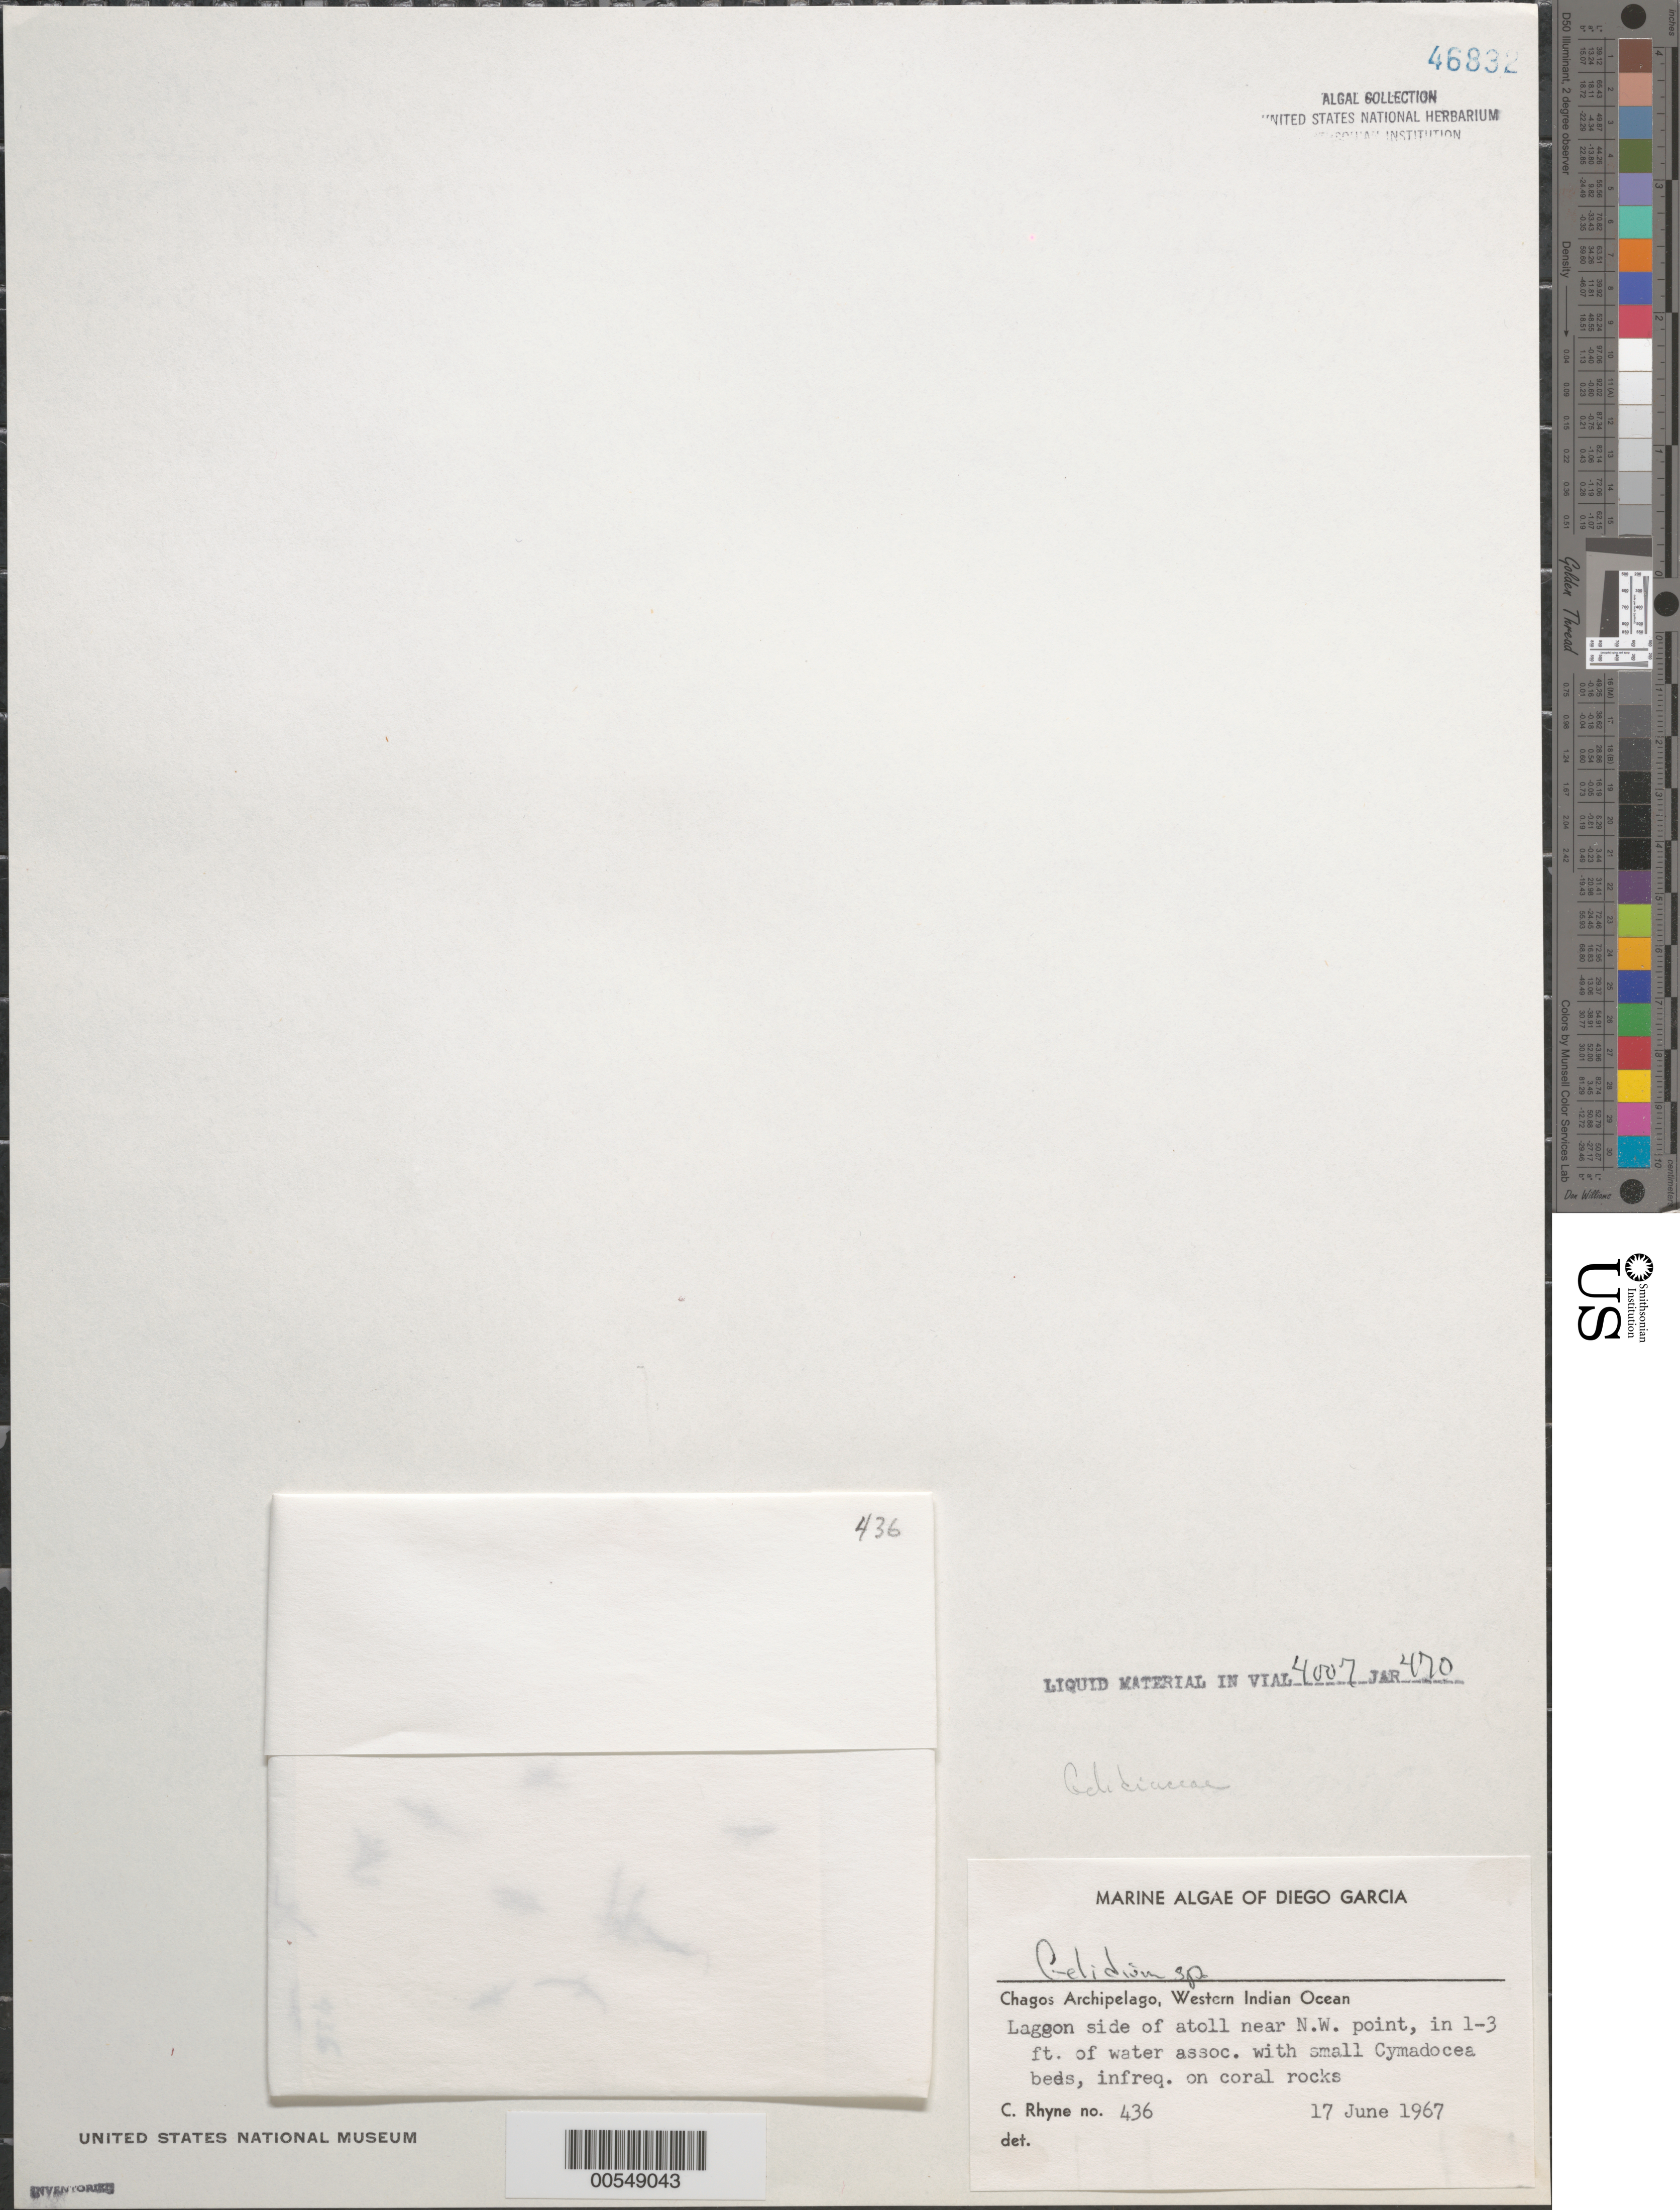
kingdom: Plantae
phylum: Rhodophyta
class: Florideophyceae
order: Gelidiales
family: Gelidiaceae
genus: Gelidium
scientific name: Gelidium sp.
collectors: C. Rhyne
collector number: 436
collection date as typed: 17 Jun 1967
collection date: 1967-06-17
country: British Indian Ocean Territory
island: Diego Garcia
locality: Atoll near Northwest Point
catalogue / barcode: US 46832